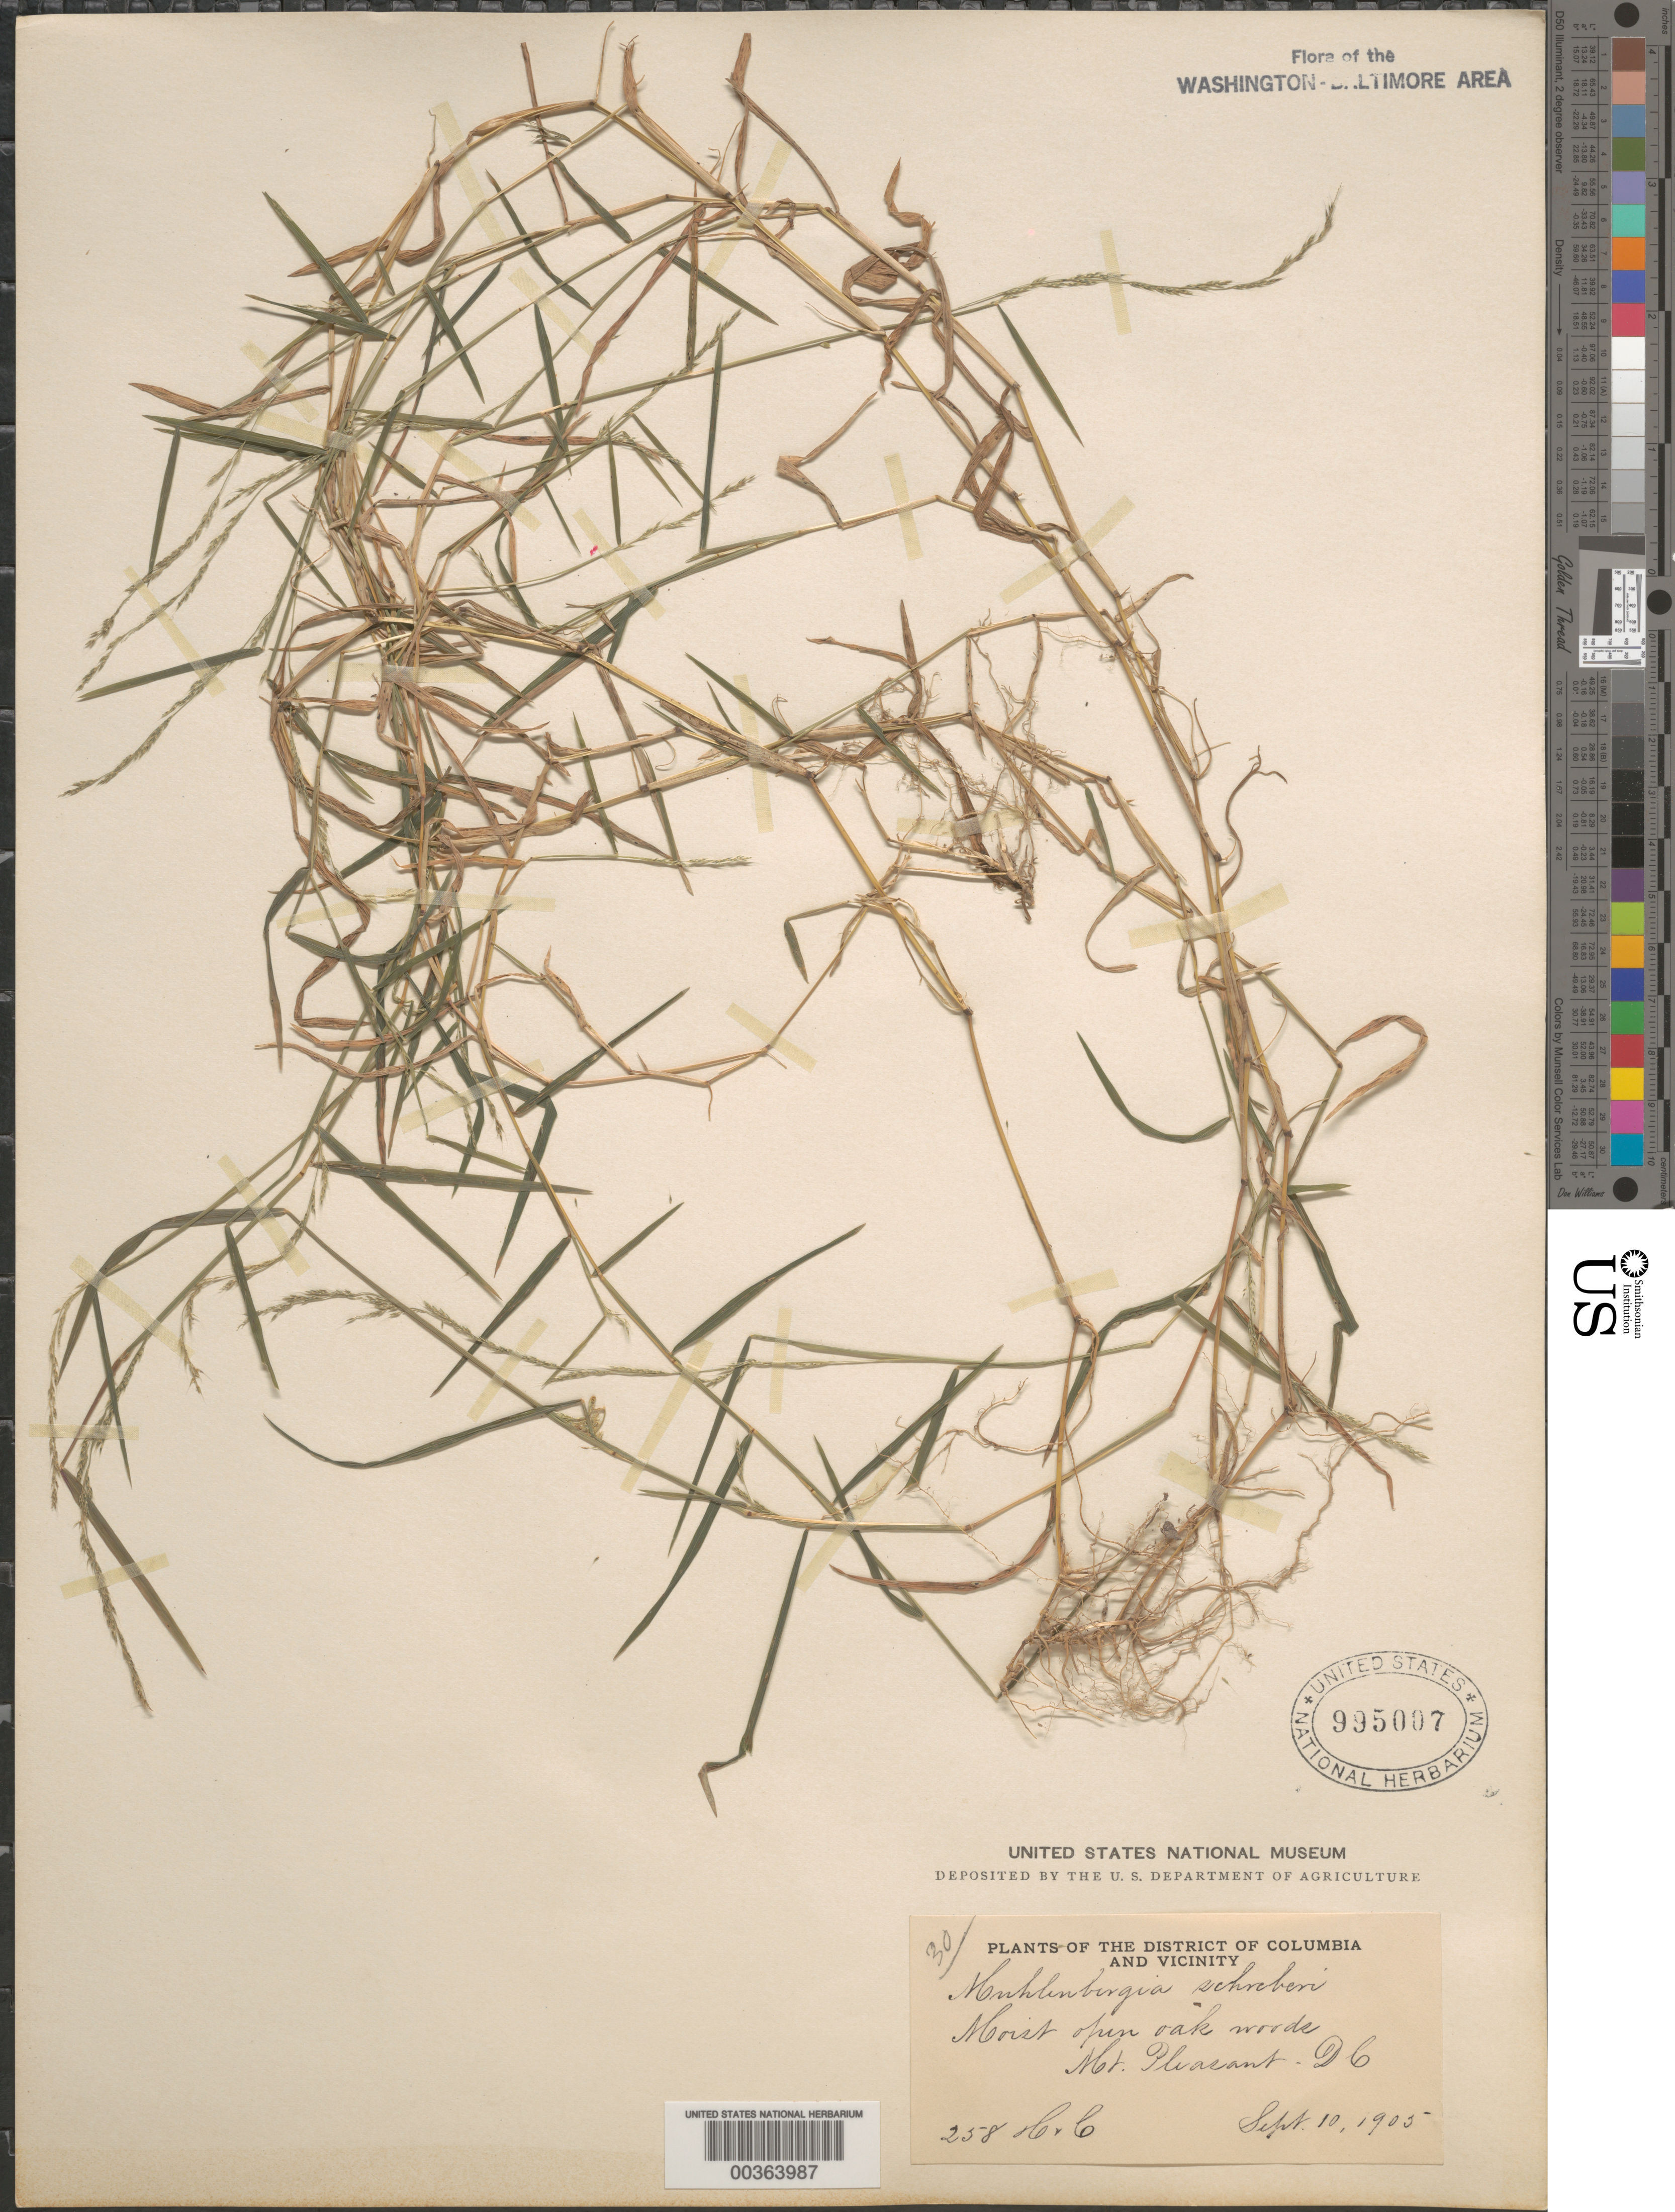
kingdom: Plantae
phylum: Tracheophyta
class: Liliopsida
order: Poales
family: Poaceae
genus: Muhlenbergia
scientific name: Muhlenbergia schreberi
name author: J.F. Gmel.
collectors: A. S. Hitchcock & A. Chase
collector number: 258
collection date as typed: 10 Sep 1905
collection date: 1905-09-10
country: United States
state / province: District of Columbia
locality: Mount Pleasant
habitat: Moist open oak woods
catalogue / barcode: US 995007